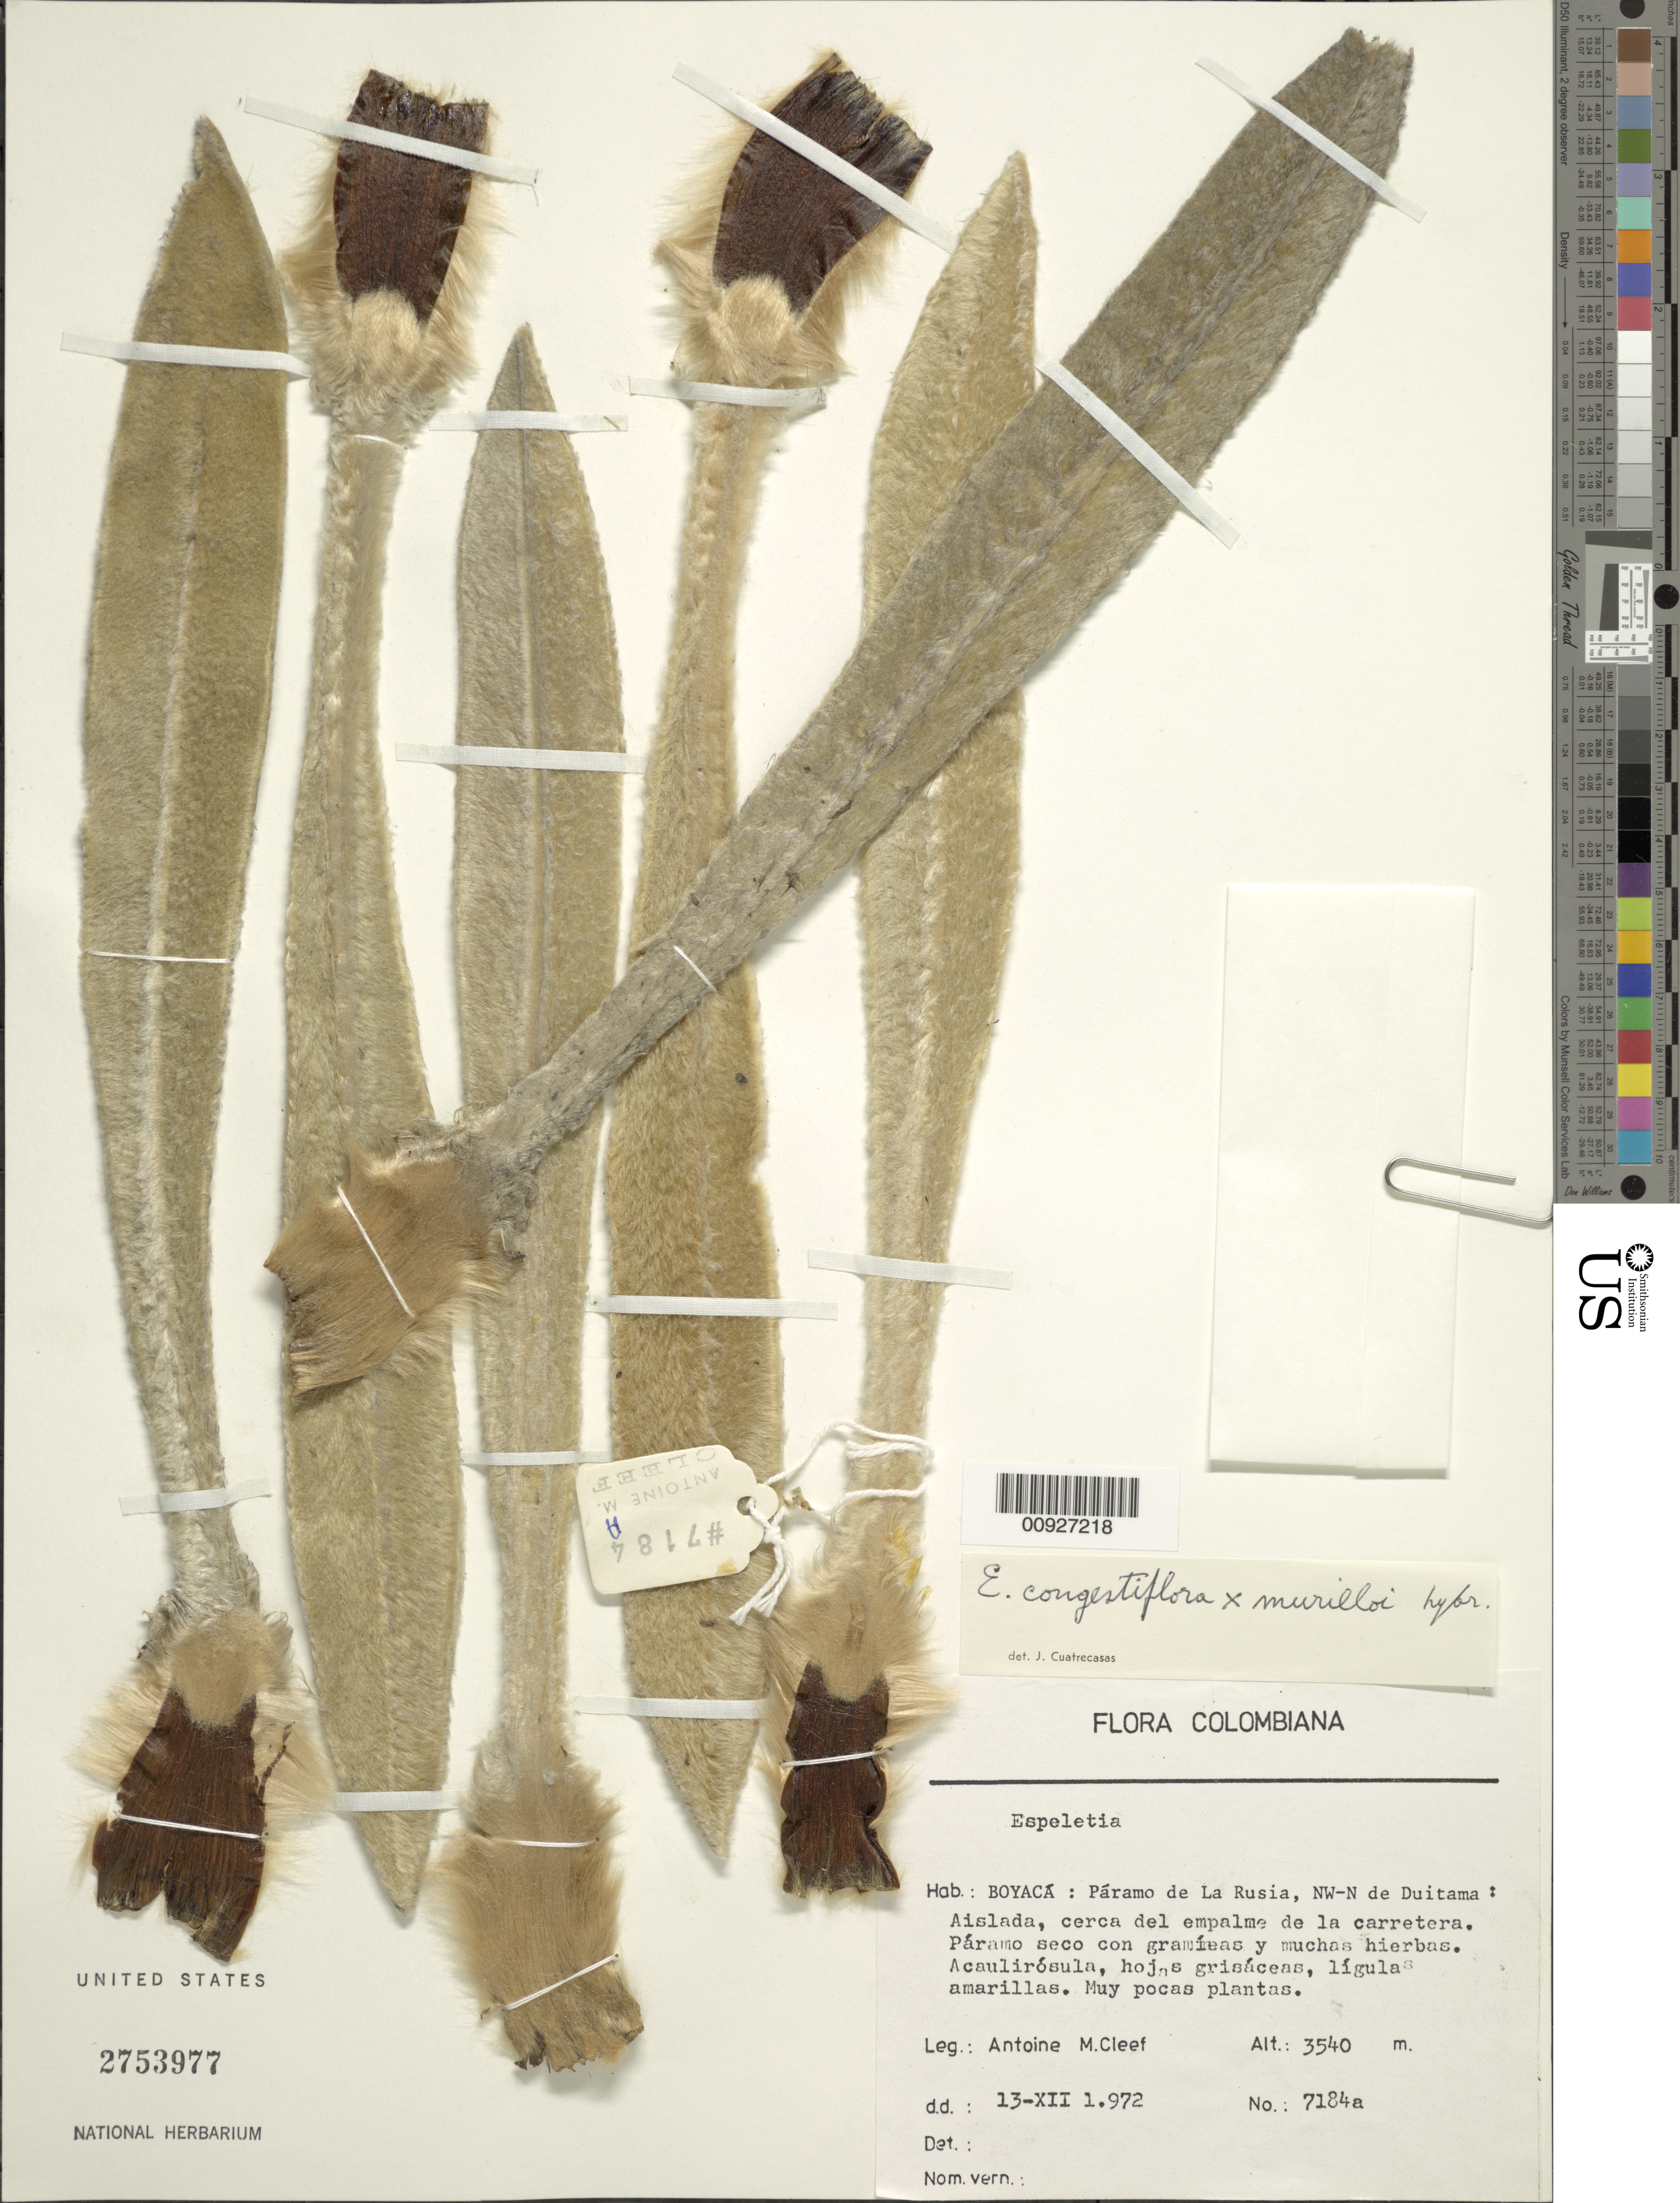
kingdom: Plantae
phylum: Tracheophyta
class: Magnoliopsida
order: Asterales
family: Asteraceae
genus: Espeletia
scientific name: Espeletia congestiflora x E. murilloi Cuatrec.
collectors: A. M. Cleef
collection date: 1972-12-13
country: Colombia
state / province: Boyacá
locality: Páramo de La Rusia. Páramo de La Rusia, NW-N de Duitama: Aislada, cerca del empalme de la carretara.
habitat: Páramo seco con gramíneas y muchas hierbas. Muy pocas plantas.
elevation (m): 3540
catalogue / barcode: US 2753977